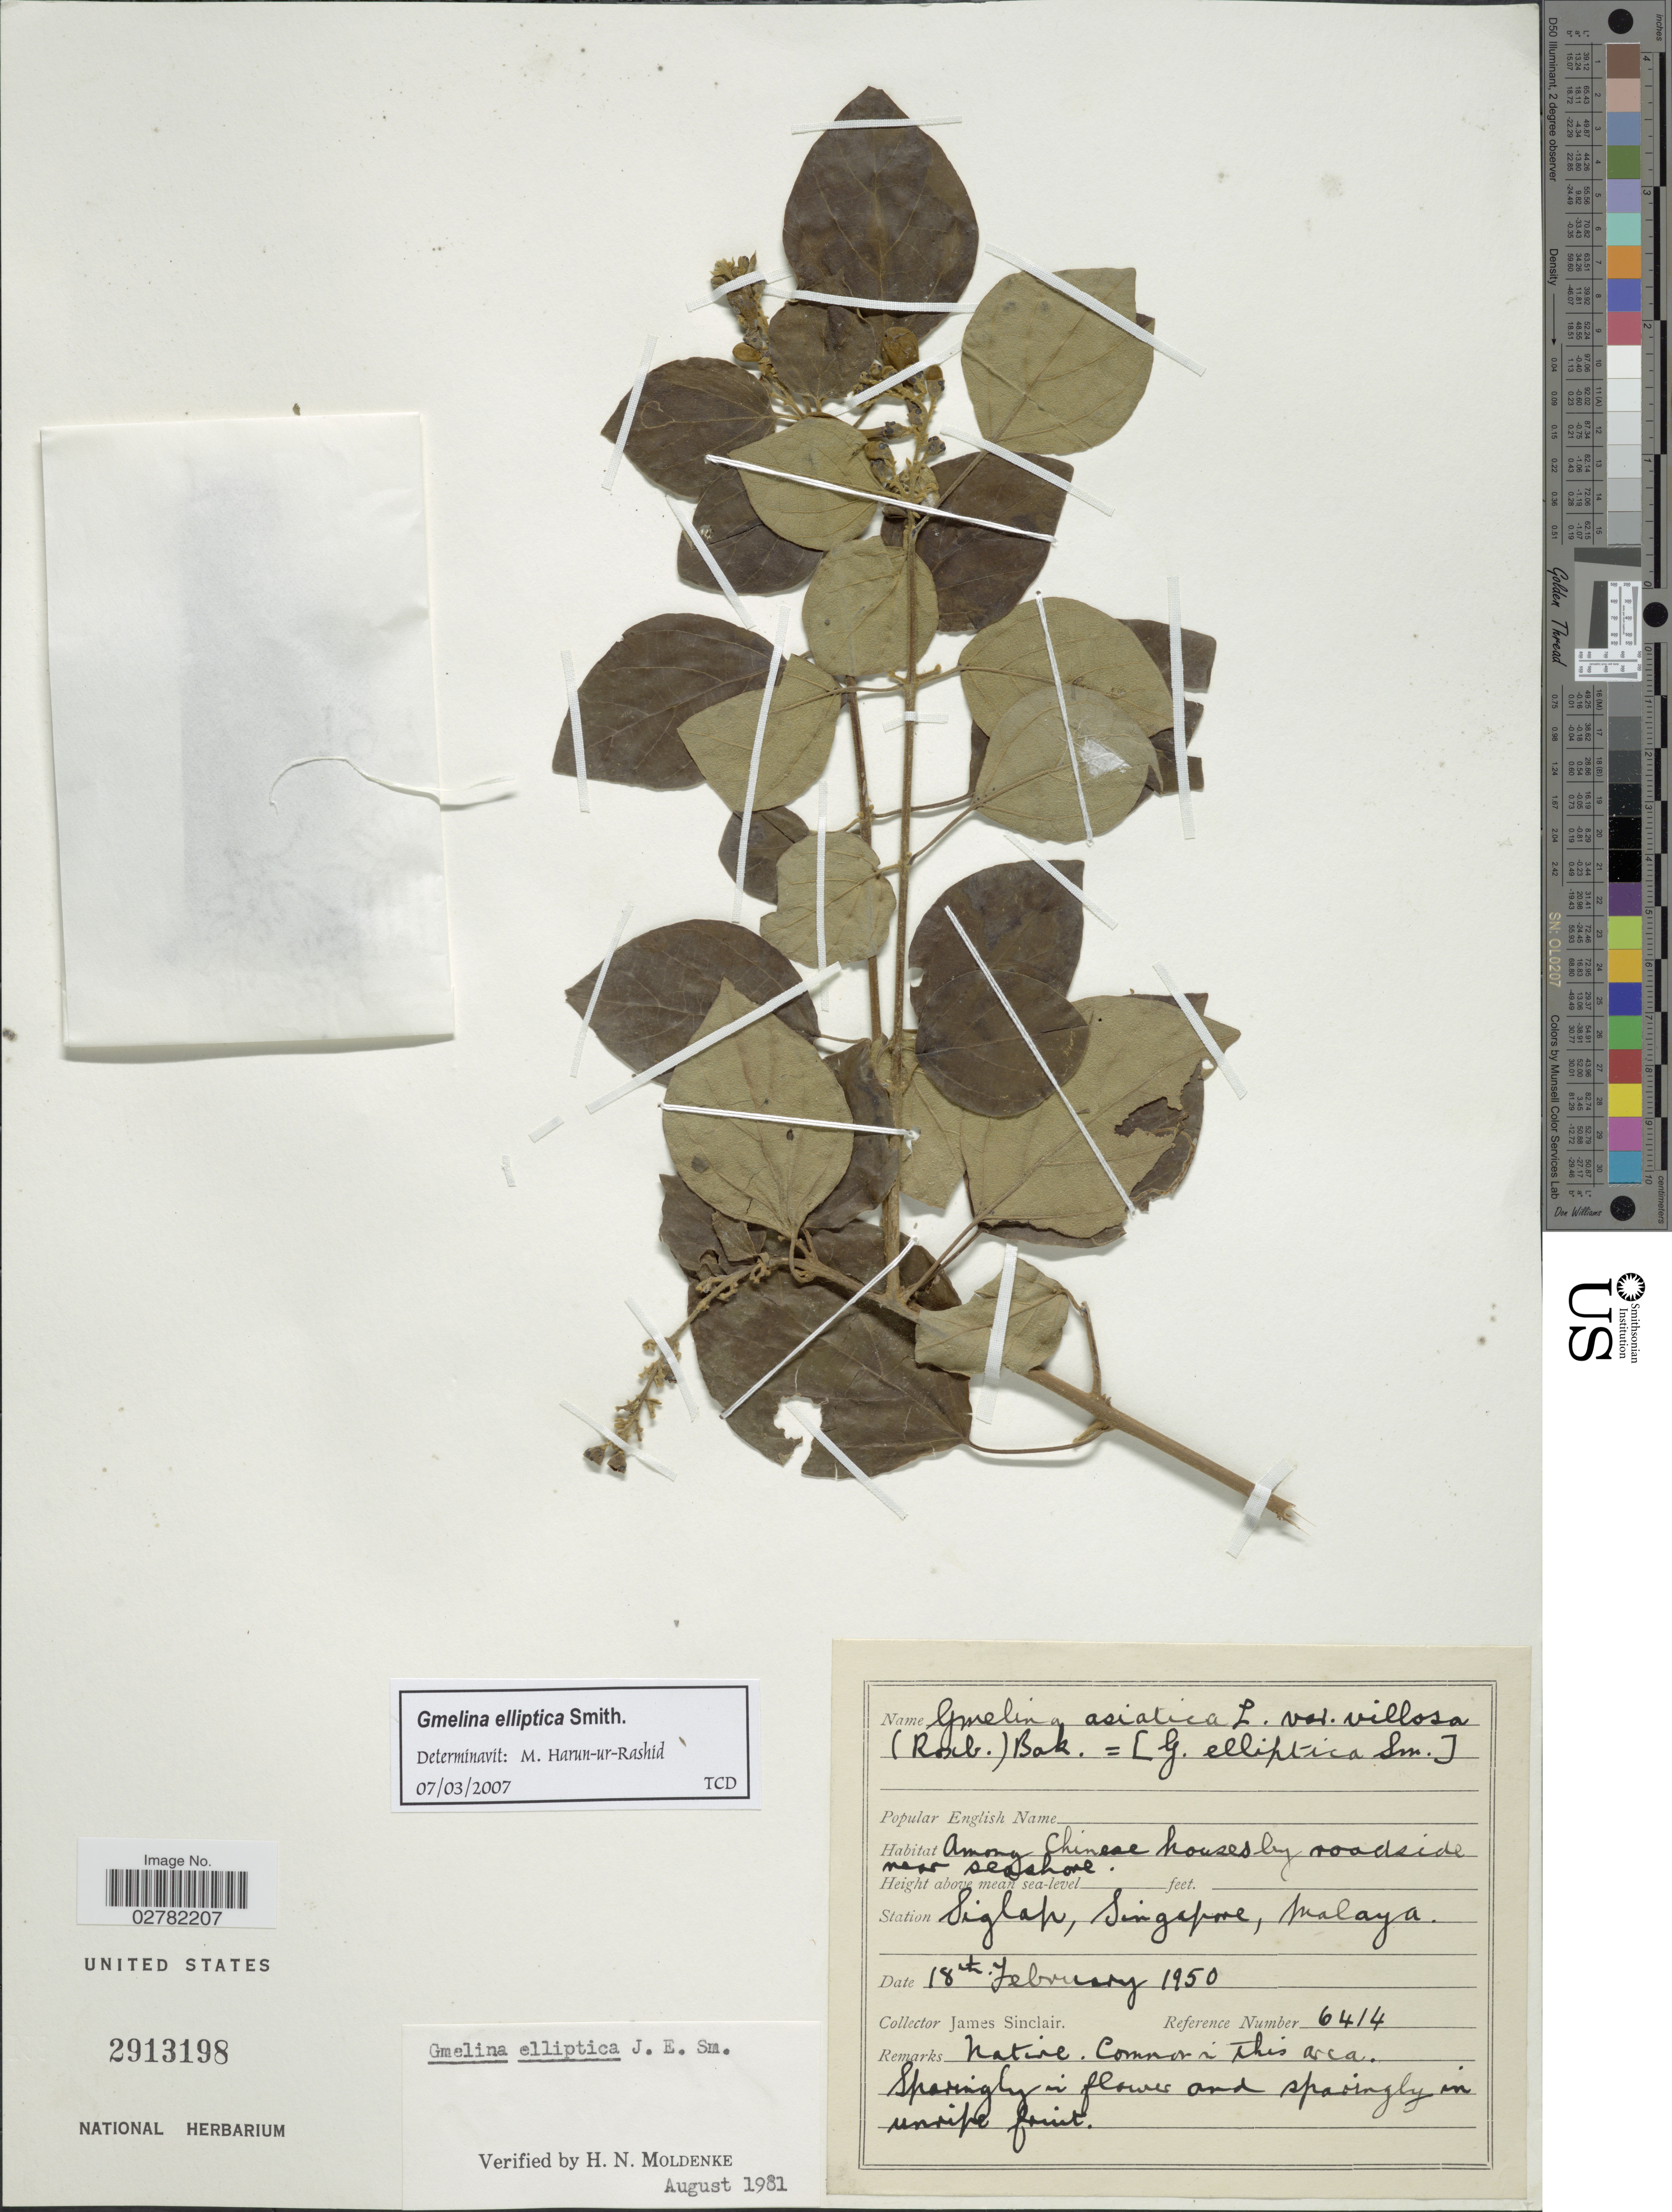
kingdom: Plantae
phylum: Tracheophyta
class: Magnoliopsida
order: Lamiales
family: Lamiaceae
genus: Gmelina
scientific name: Gmelina elliptica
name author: Sm.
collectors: J. Sinclair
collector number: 6414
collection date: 1950-02-18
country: Singapore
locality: Among Chinese houses by roadside near seashore. Station Siglap, Malaya.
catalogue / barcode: US 2913198